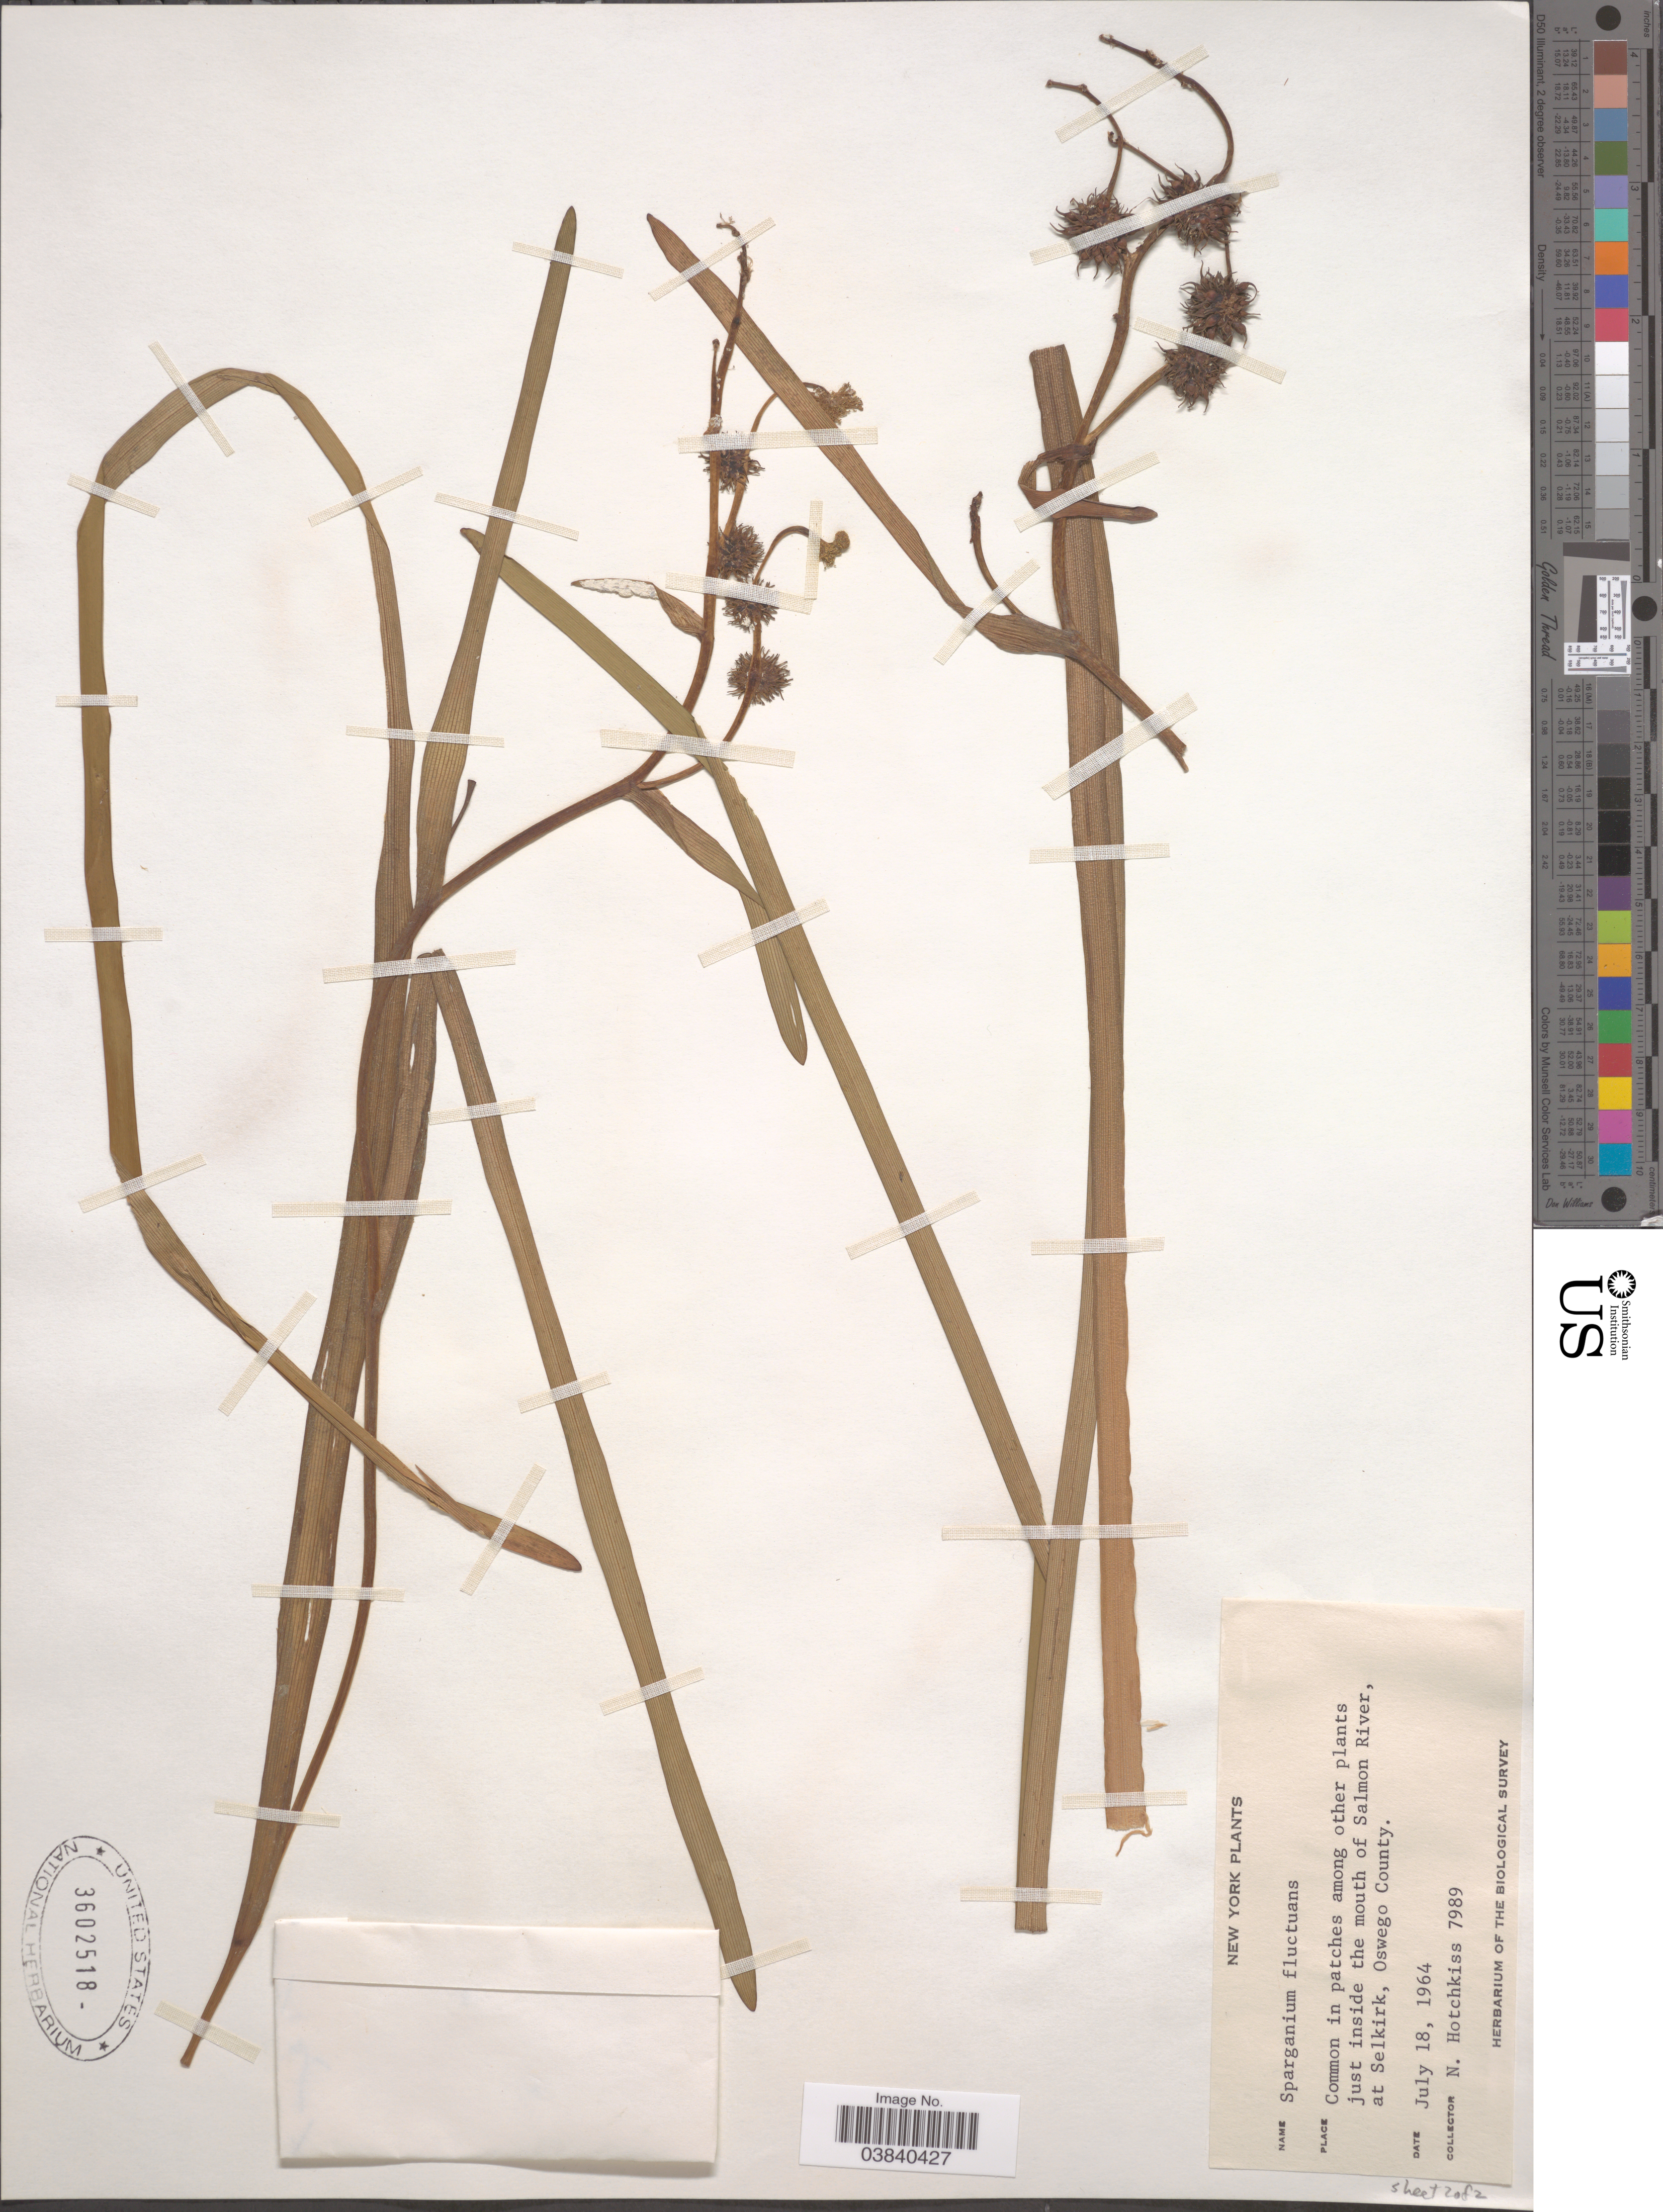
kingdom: Plantae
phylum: Tracheophyta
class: Liliopsida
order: Poales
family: Typhaceae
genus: Sparganium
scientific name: Sparganium fluctuans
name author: (Engelm.) B.L. Rob.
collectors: N. Hotchkiss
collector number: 7989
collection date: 1964-07-18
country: United States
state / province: New York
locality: Just inside the mouth of Salmon River, at Selkirk, Oswego County.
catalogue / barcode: US 3602518